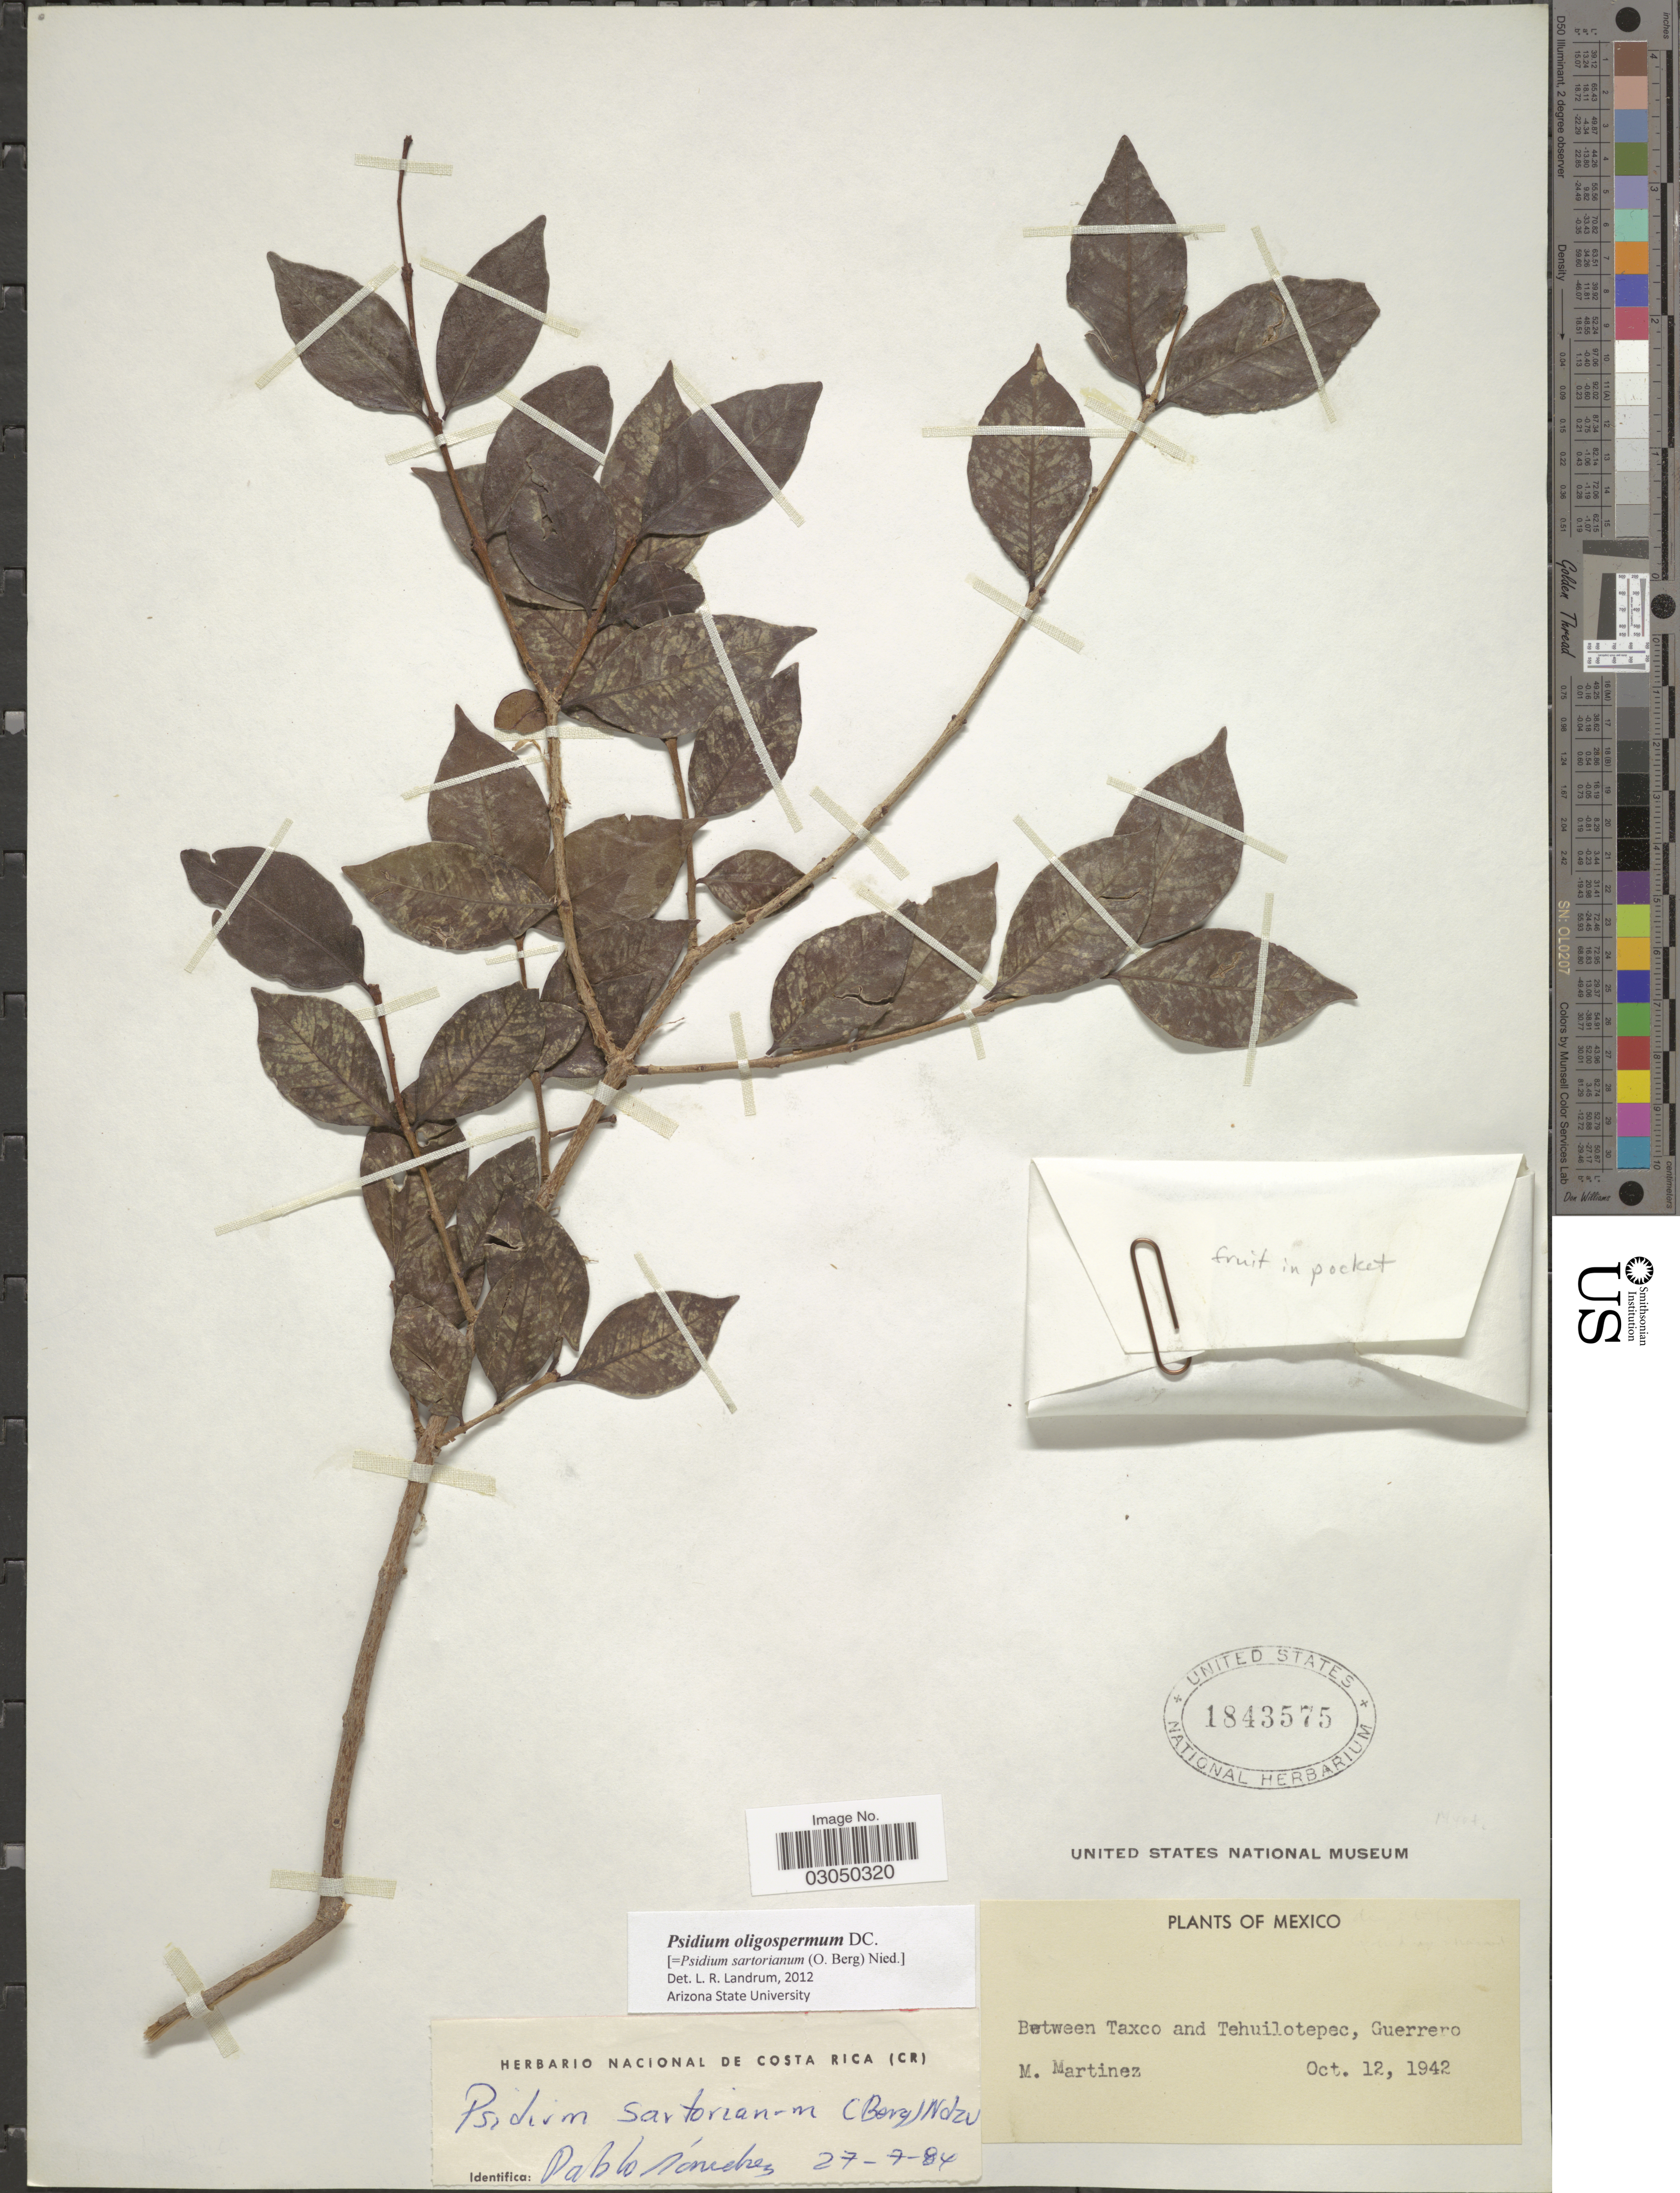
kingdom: Plantae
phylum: Tracheophyta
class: Magnoliopsida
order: Myrtales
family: Myrtaceae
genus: Psidium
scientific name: Psidium oligospermum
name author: Mart. ex DC.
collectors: M. Martínez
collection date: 1942-10-12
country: Mexico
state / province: Guerrero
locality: Between Taxco and Tehuilotepec, Guerrero.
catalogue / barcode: US 1843575